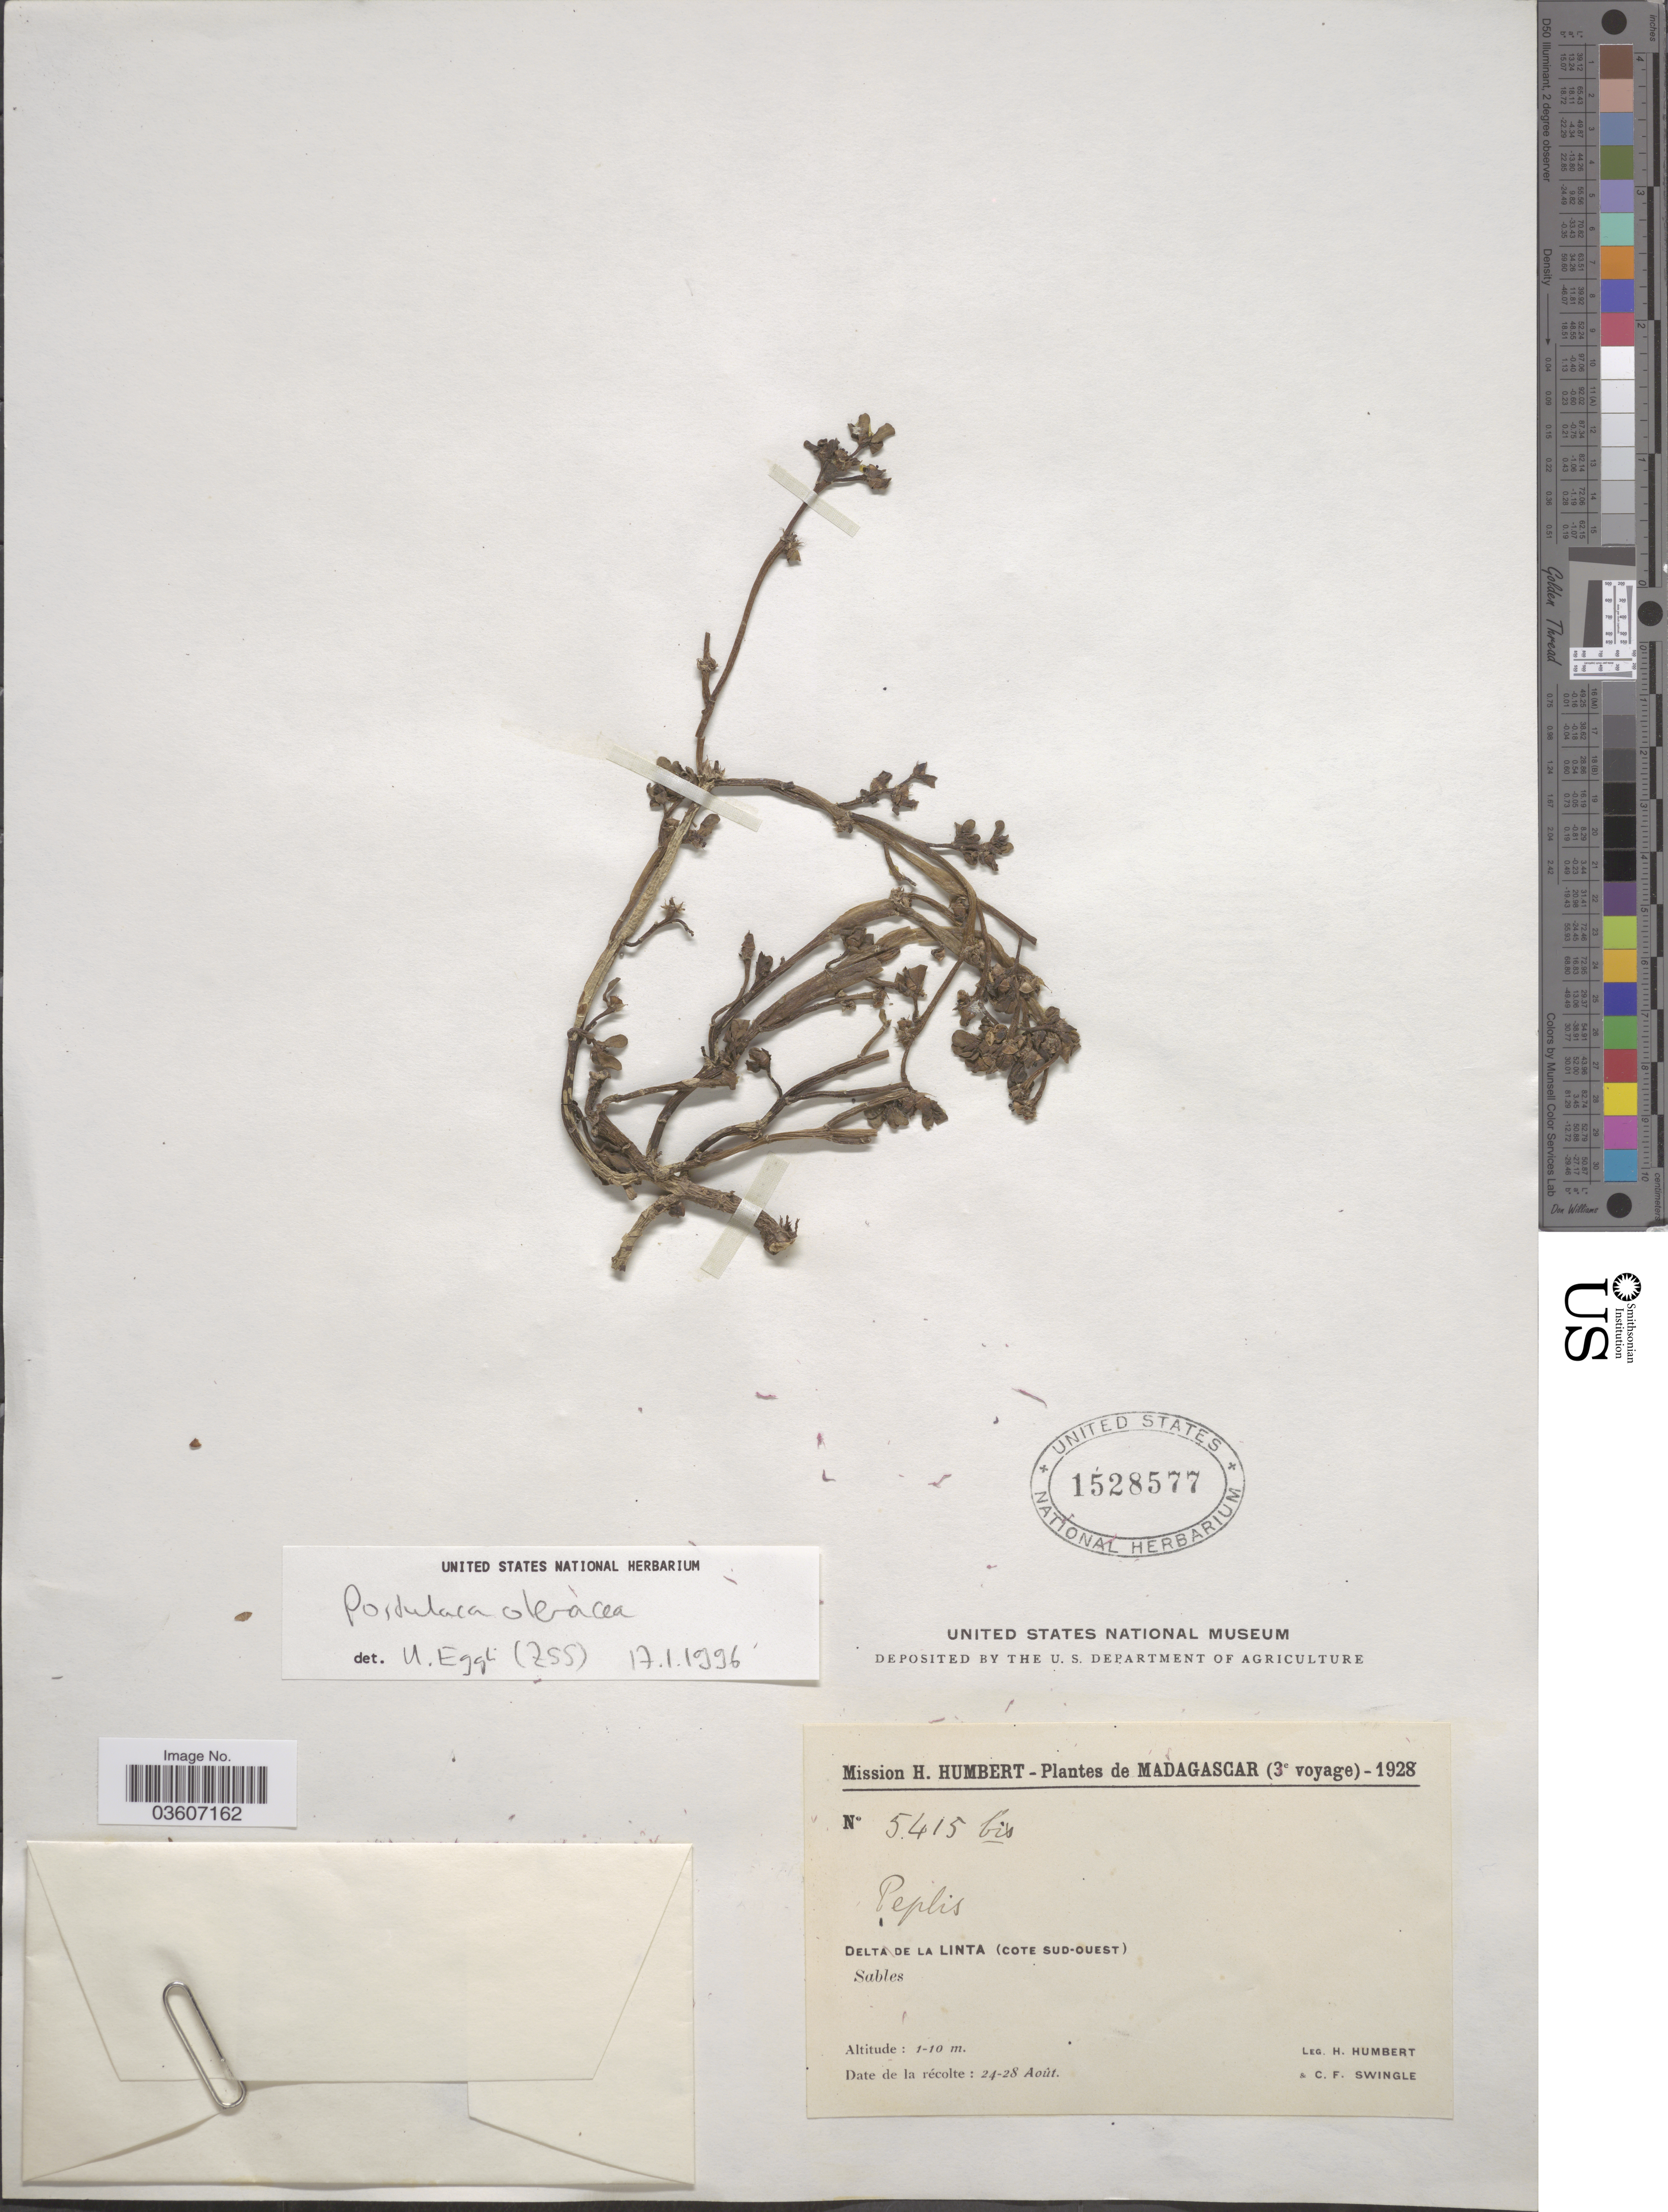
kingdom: Plantae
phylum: Tracheophyta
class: Magnoliopsida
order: Caryophyllales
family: Portulacaceae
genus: Portulaca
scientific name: Portulaca oleracea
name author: L.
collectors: H. Humbert & C. Swingle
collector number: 5415bis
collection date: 1928-08-24/1928-08-28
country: Madagascar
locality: Delta de la Linta (Cote Sud-Ouest).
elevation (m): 1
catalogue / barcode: US 1528577